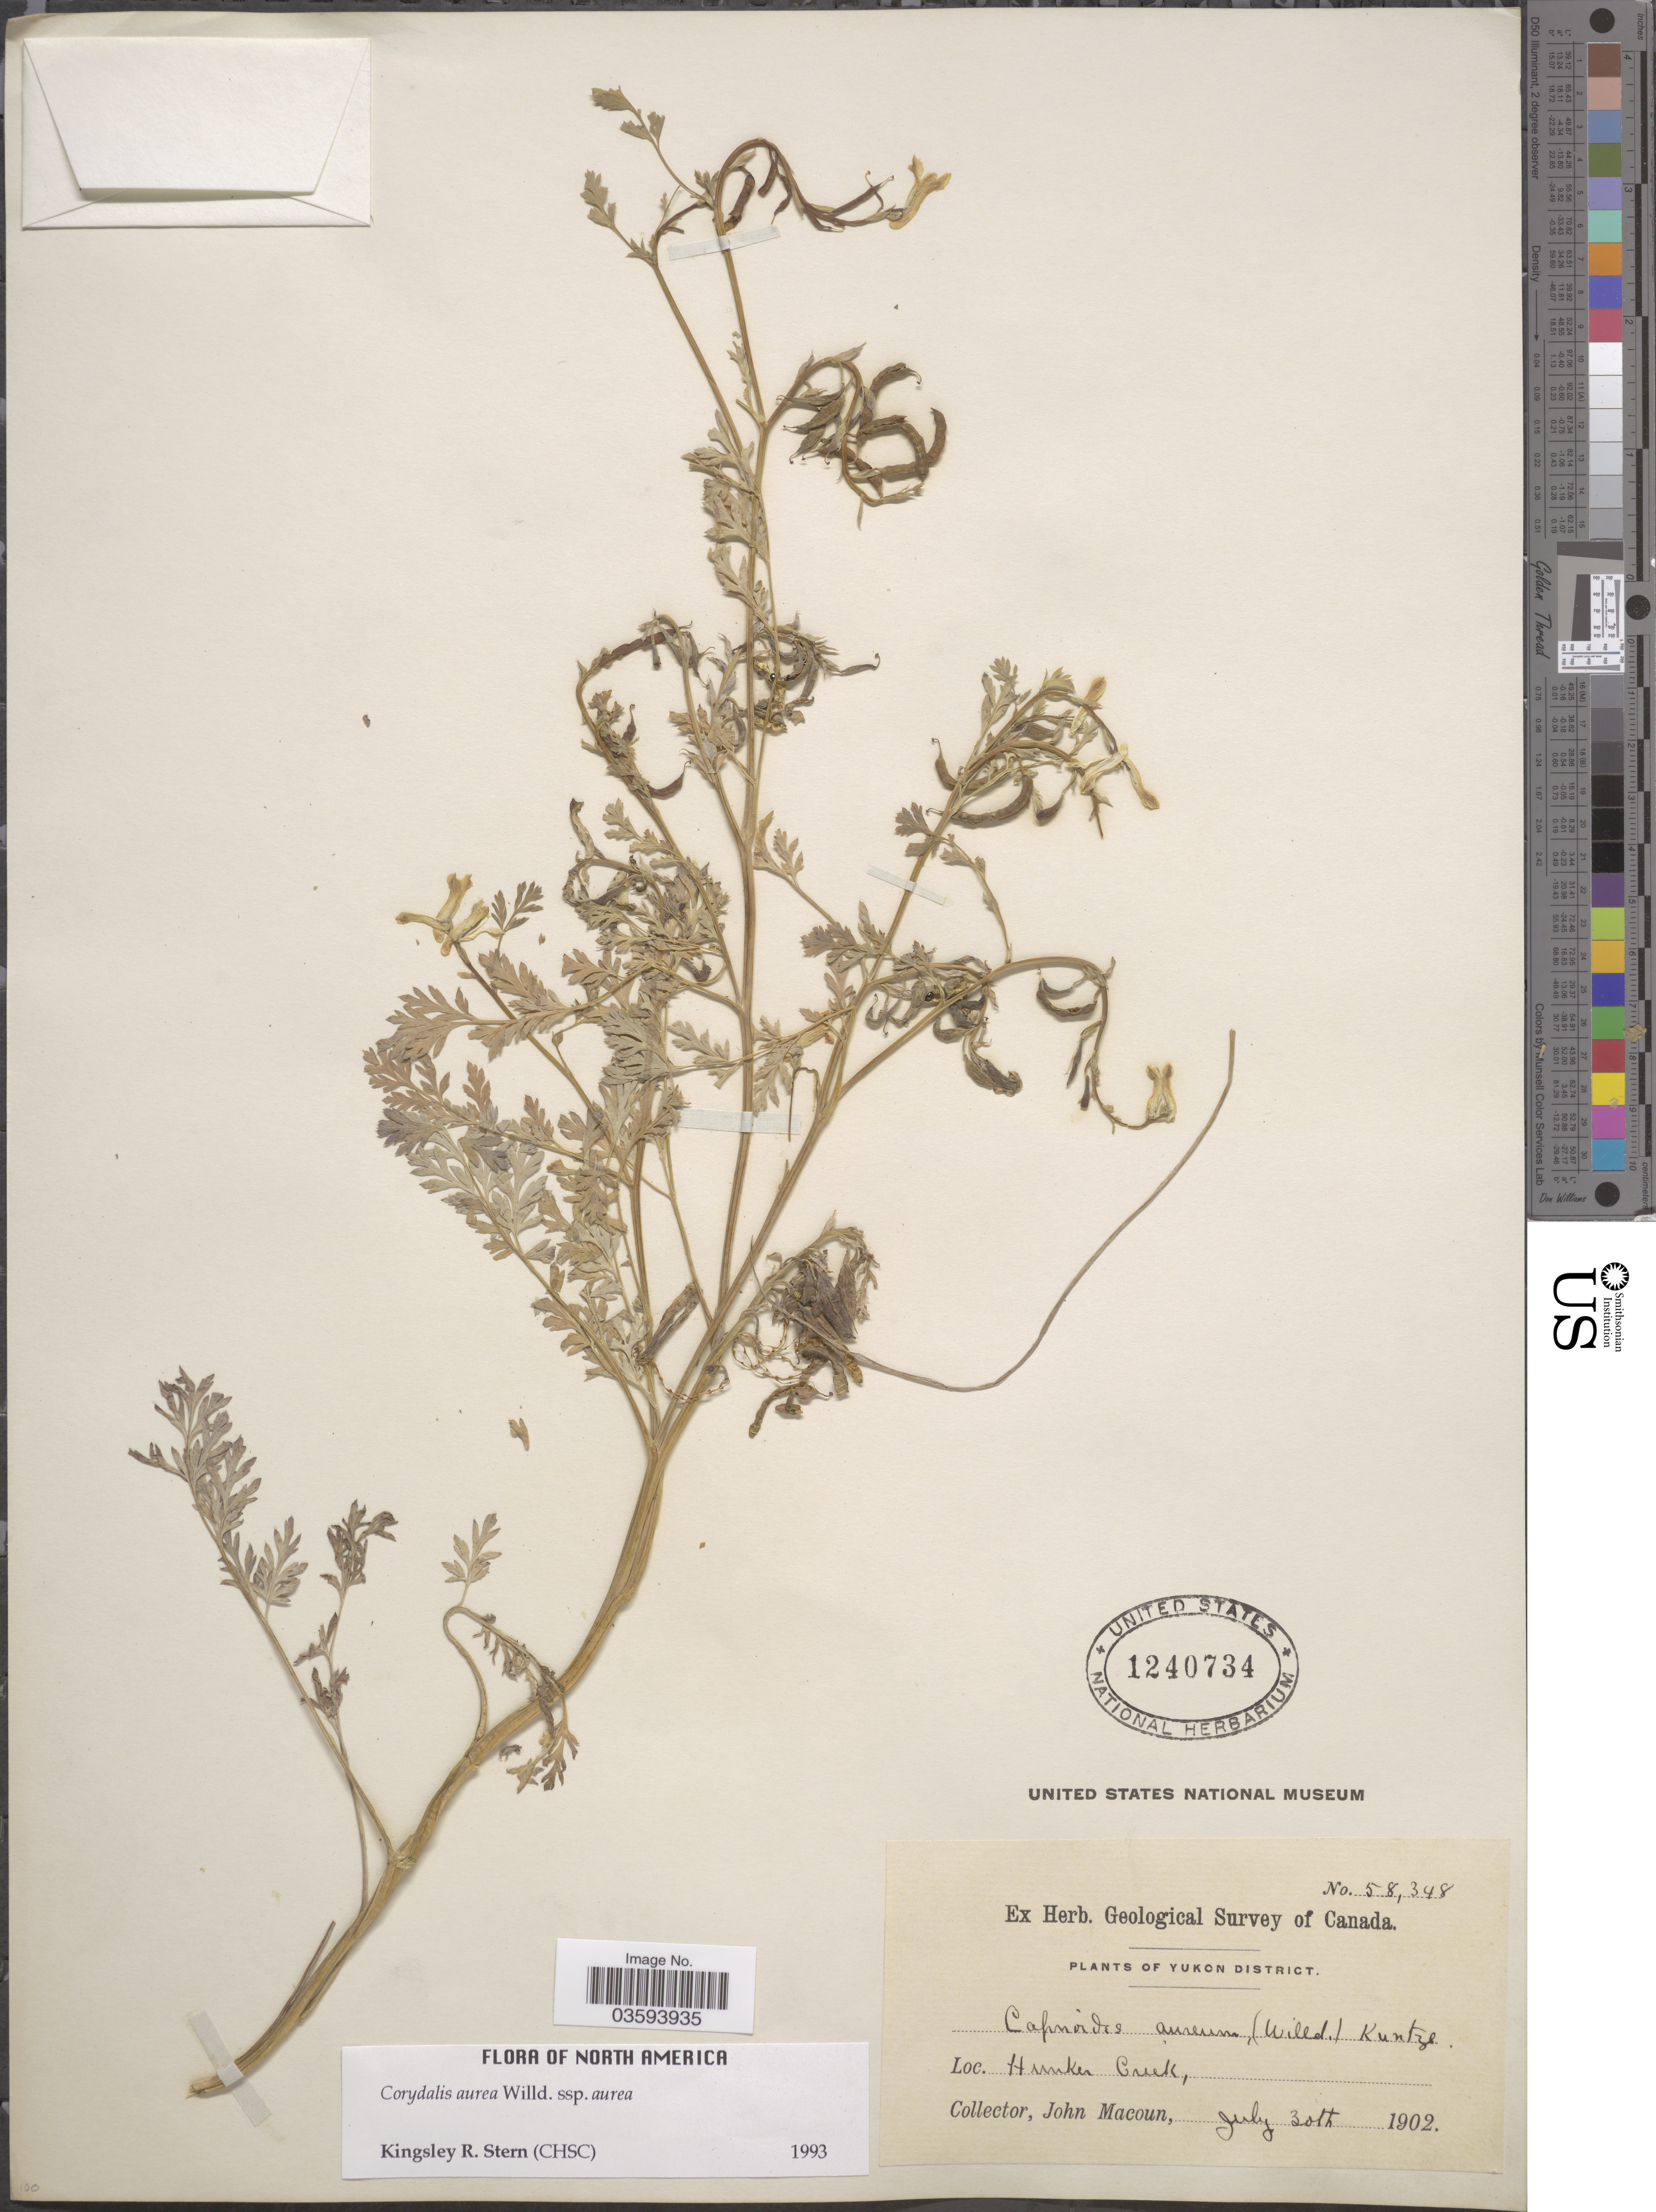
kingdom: Plantae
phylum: Tracheophyta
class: Magnoliopsida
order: Ranunculales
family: Papaveraceae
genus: Corydalis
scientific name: Corydalis aurea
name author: Willd.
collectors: J. Macoun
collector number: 58348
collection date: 1902-07-30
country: Canada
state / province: Yukon Territory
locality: Yukon District. Hunker Creek.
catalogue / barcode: US 1240734